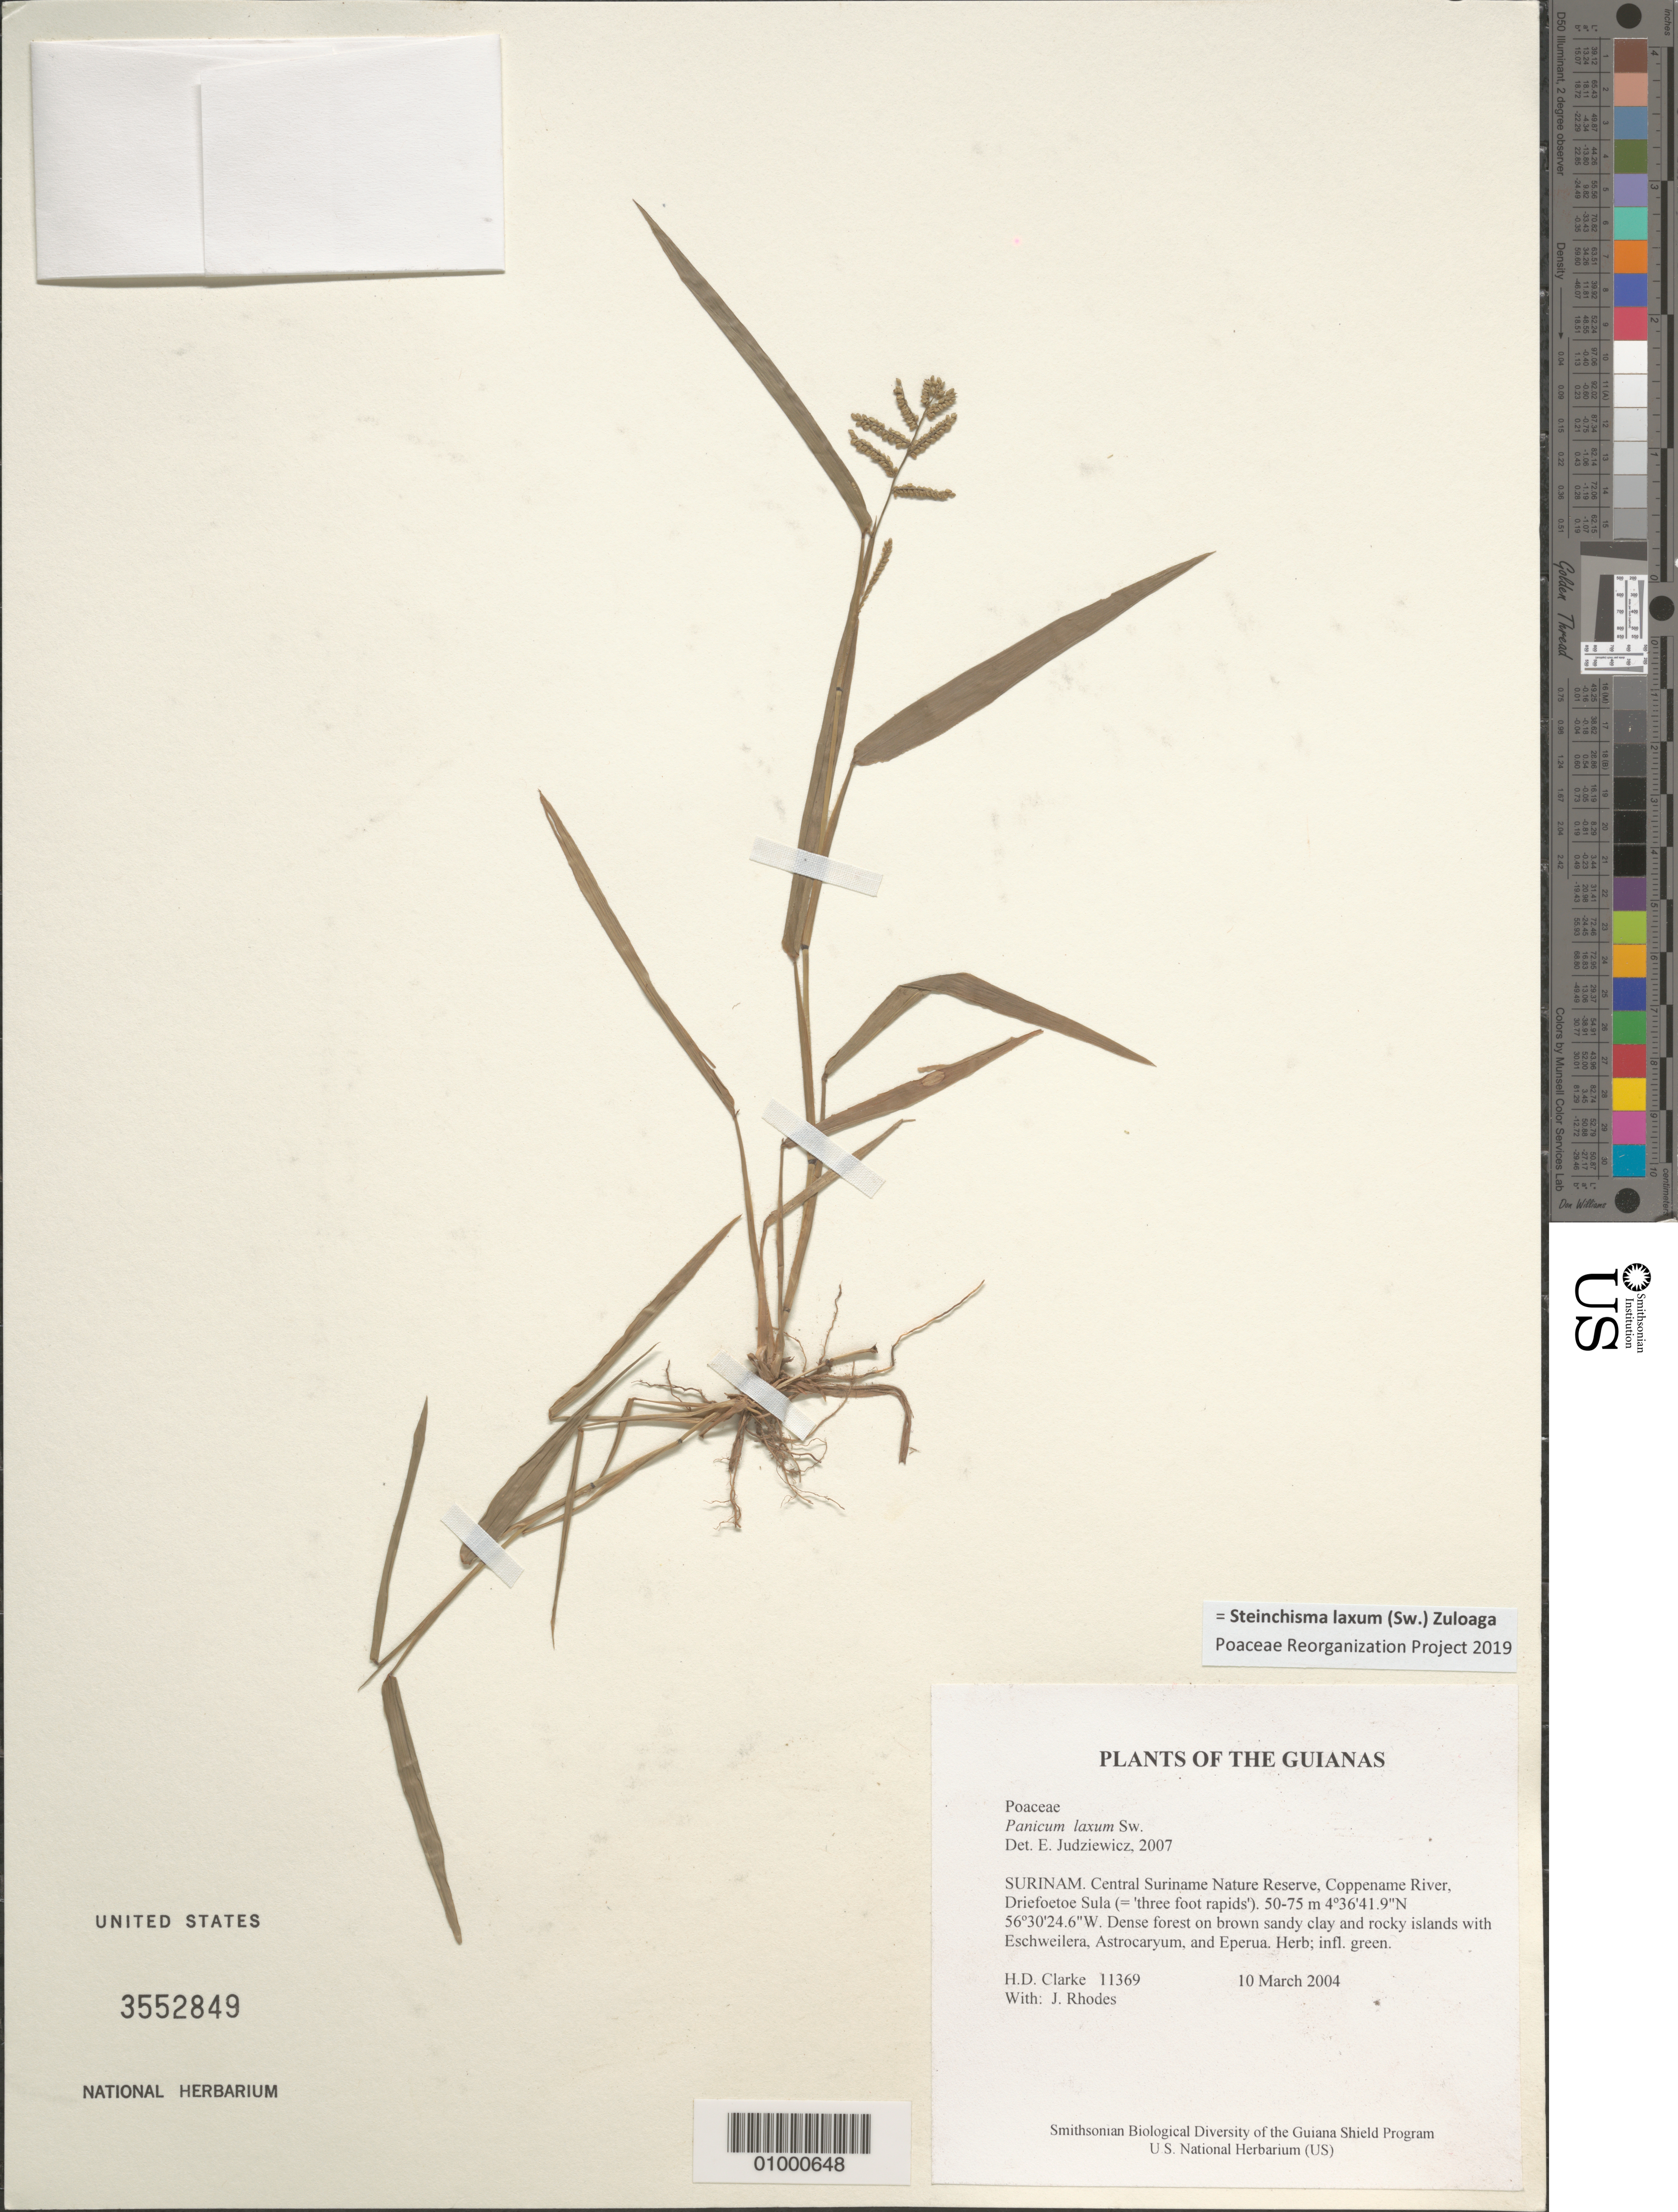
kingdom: Plantae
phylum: Tracheophyta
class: Liliopsida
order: Poales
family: Poaceae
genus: Panicum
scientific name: Panicum laxum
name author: Sw.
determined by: Judziewicz, E. J.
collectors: H. D. Clarke & J. Rhodes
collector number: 11369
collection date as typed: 10 March 2004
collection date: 2004-03-10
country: Suriname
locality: Central Suriname Nature Reserve, Coppename River, Driefoetoe Sula (= 'three foot rapids')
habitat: Dense forest on brown sandy clay and rocky islands with Eschweilera, Astrocaryum, and Eperua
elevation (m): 50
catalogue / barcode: US 3552849